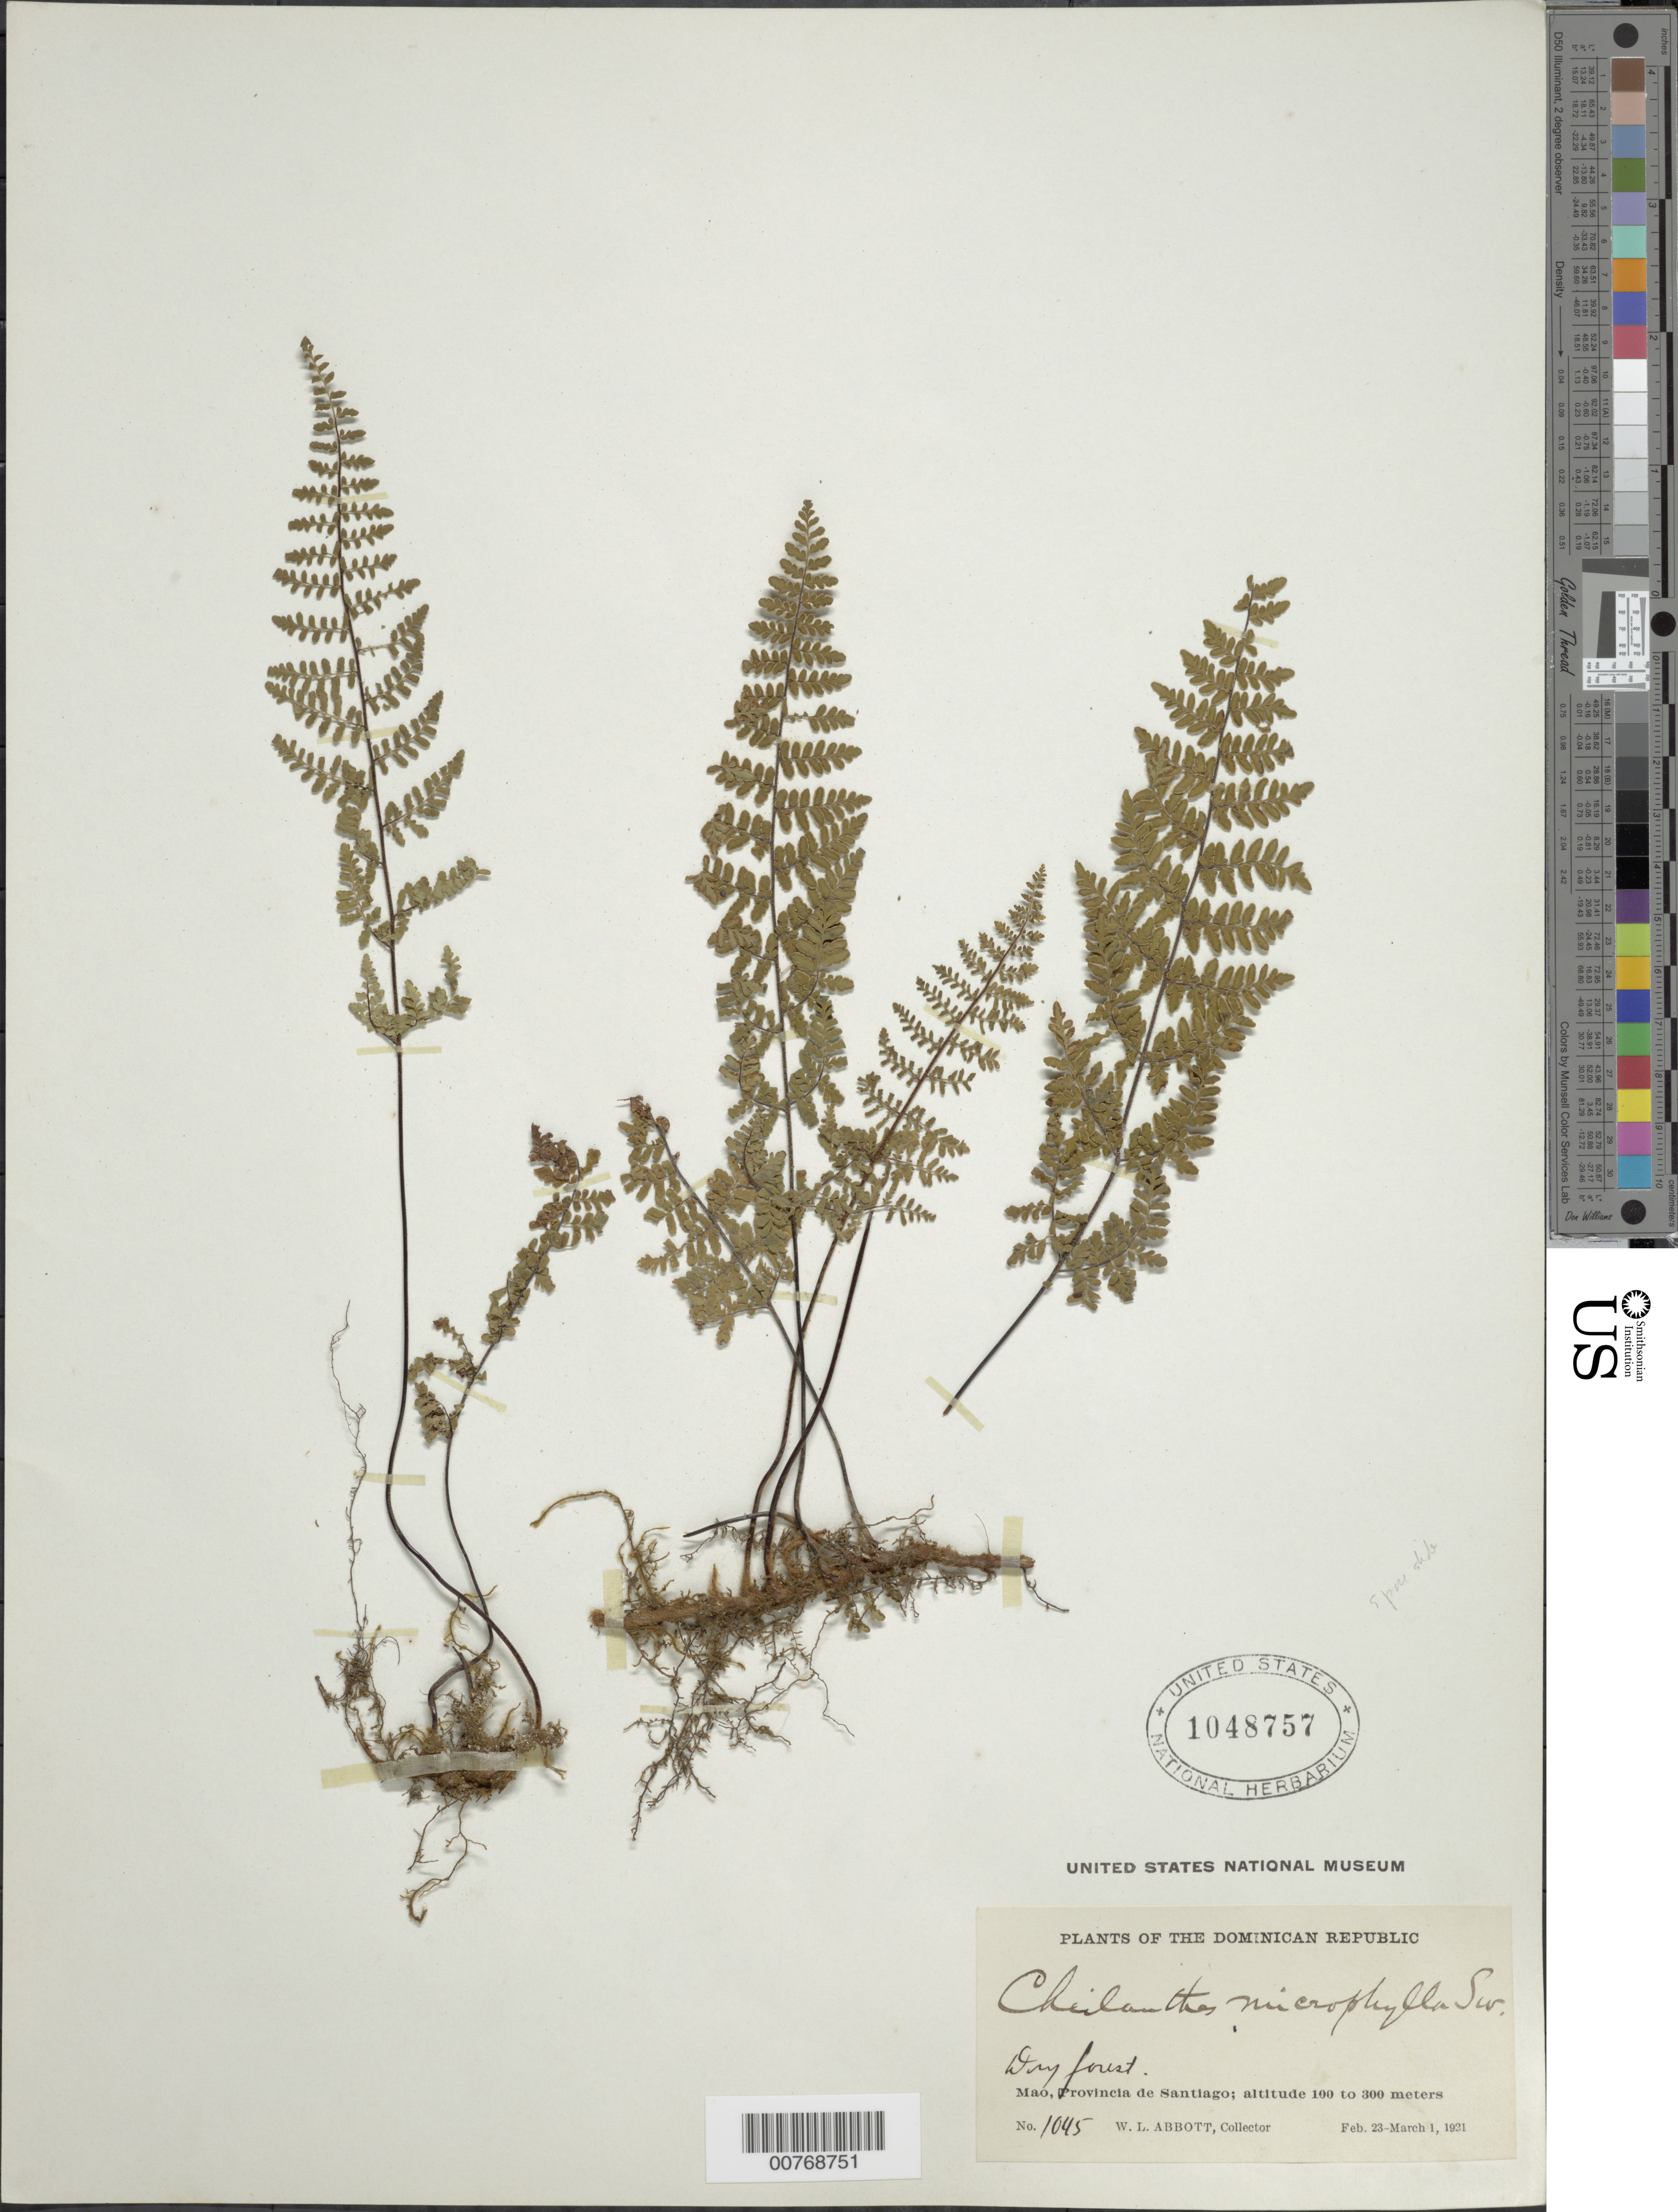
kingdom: Plantae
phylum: Tracheophyta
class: Polypodiopsida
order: Polypodiales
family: Pteridaceae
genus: Myriopteris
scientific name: Myriopteris microphylla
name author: (Sw.) Grusz & Windham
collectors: W. L. Abbott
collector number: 1045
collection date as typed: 23 Feb 1910 01 Mar 1921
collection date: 1910-02-23/1921-03-01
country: Dominican Republic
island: Hispaniola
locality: Mao, Provincia de Santiago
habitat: Dry forest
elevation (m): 100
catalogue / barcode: US 1048757